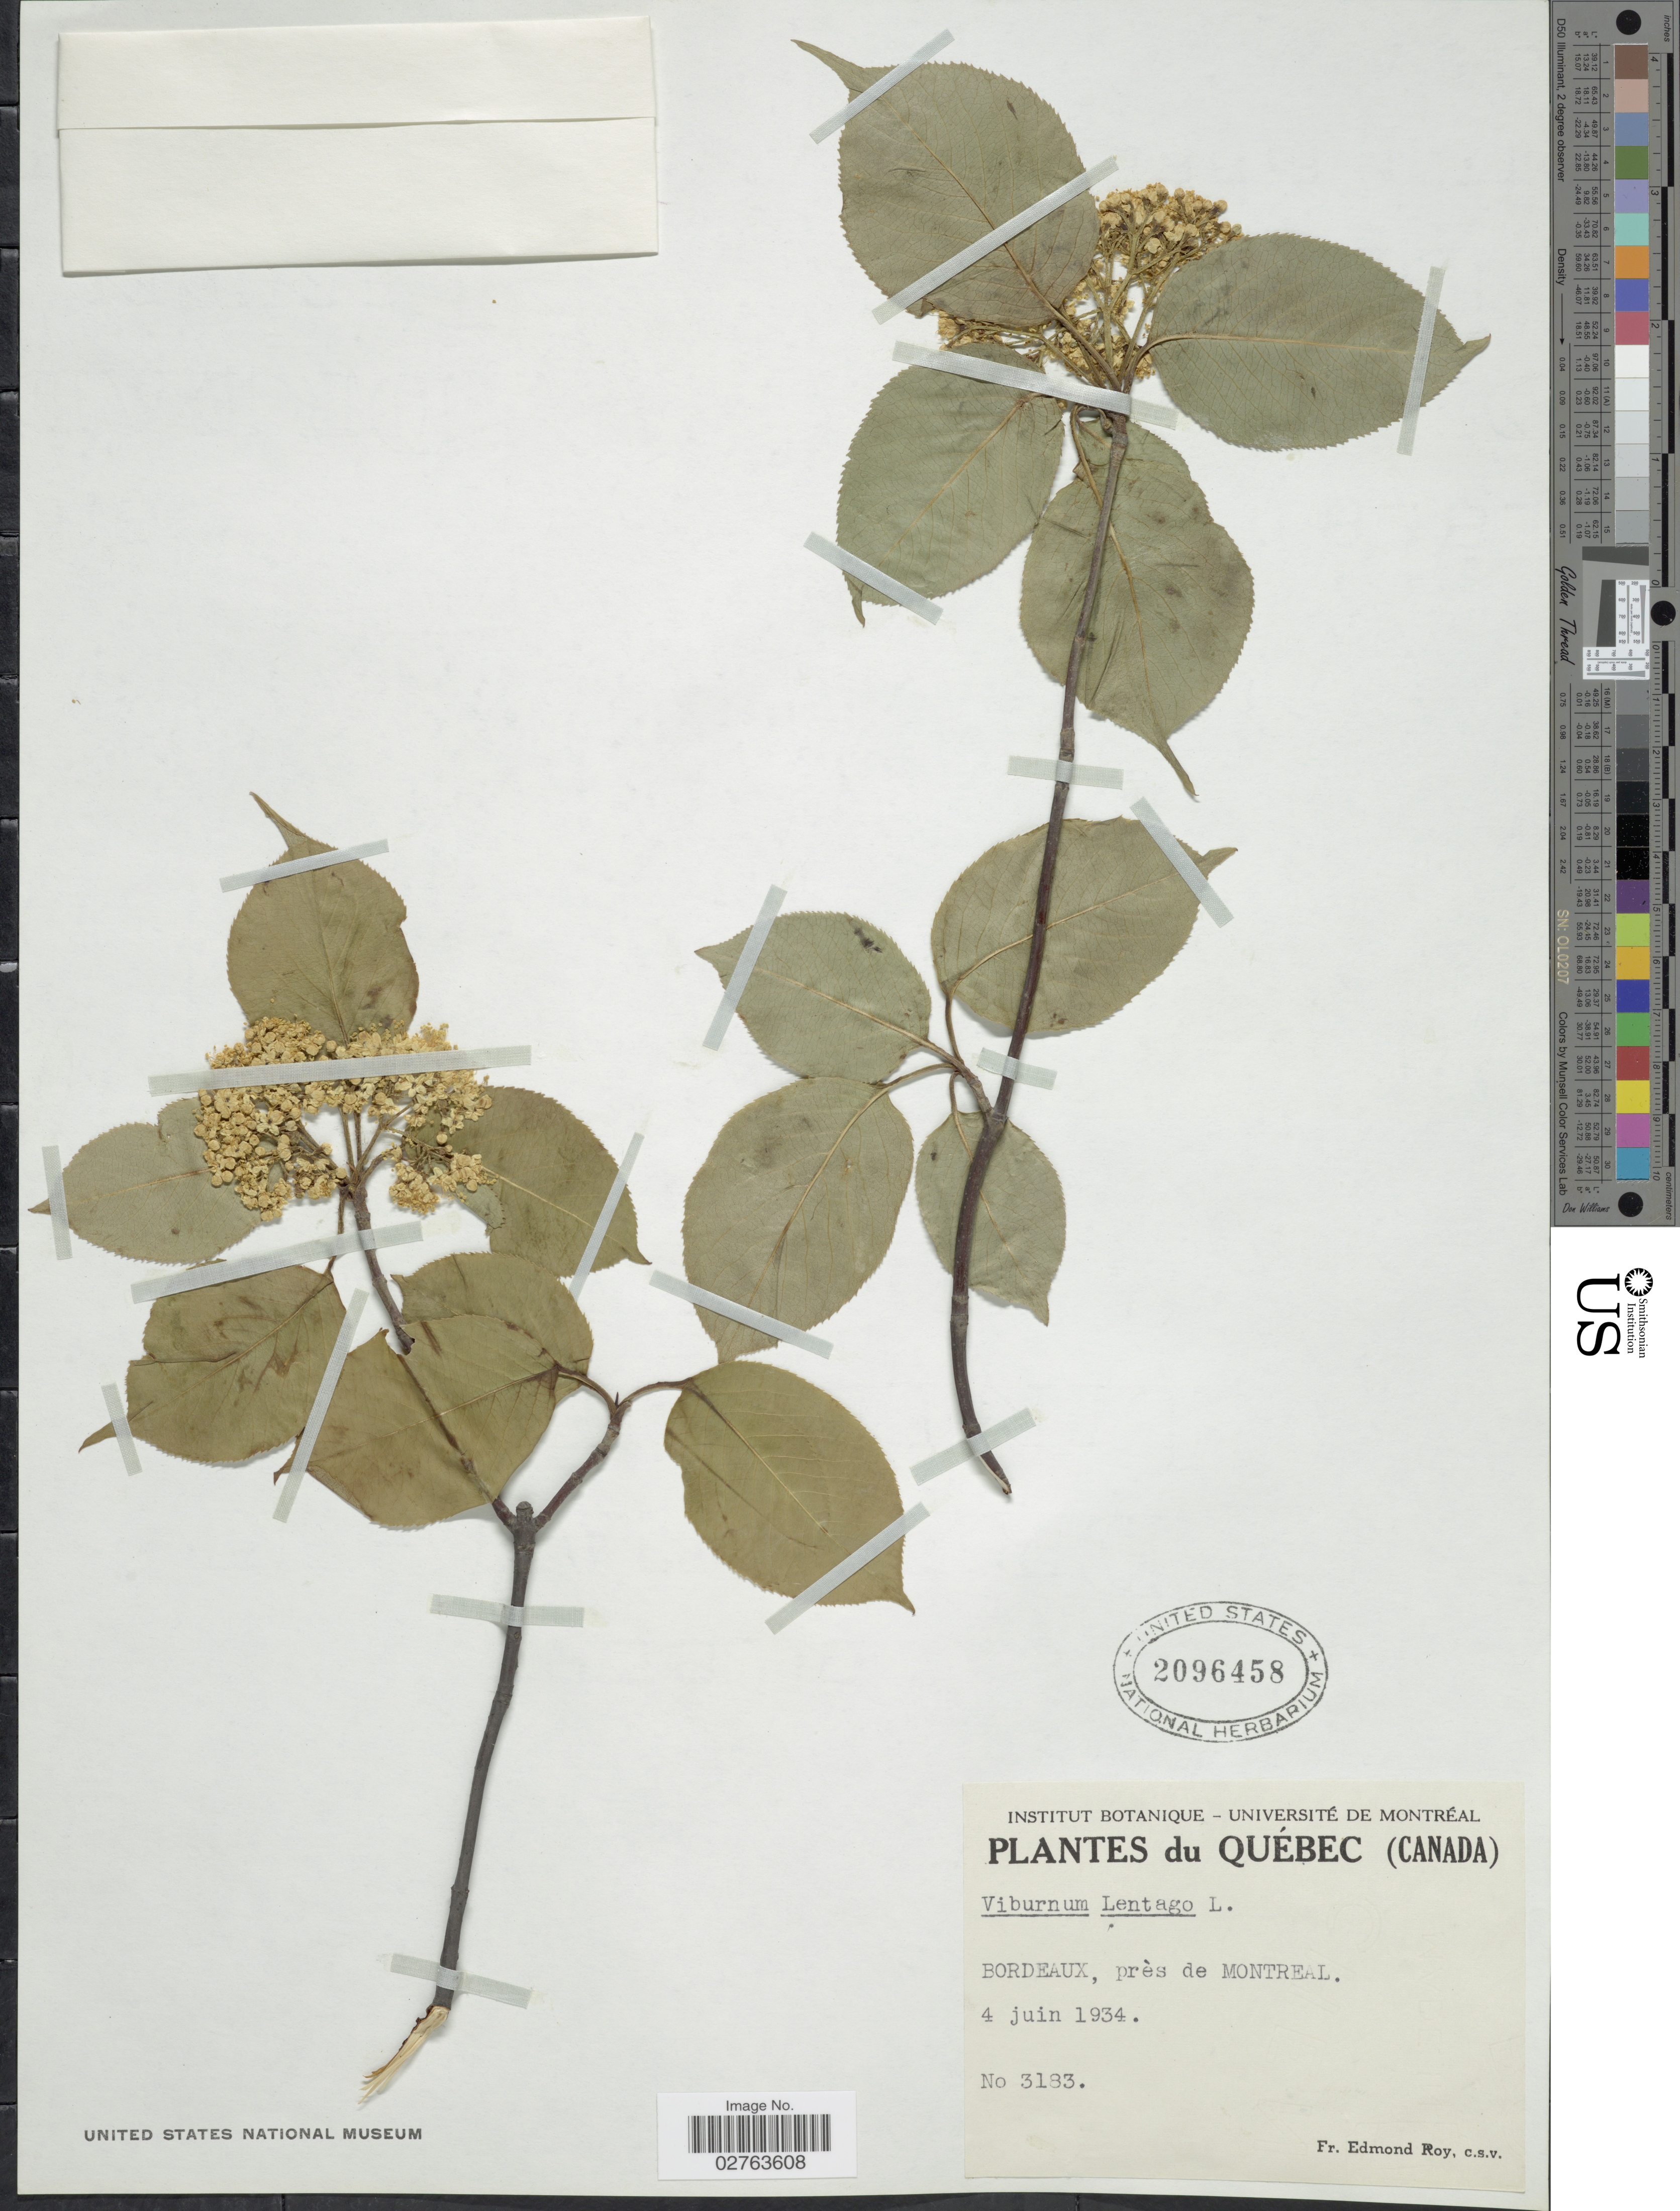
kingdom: Plantae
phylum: Tracheophyta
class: Magnoliopsida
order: Dipsacales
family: Viburnaceae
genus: Viburnum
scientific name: Viburnum lentago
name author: L.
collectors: E. Roy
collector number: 3183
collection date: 1934-06-04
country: Canada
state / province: Quebec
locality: Bordeaux, près de Montreal.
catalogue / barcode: US 2096458